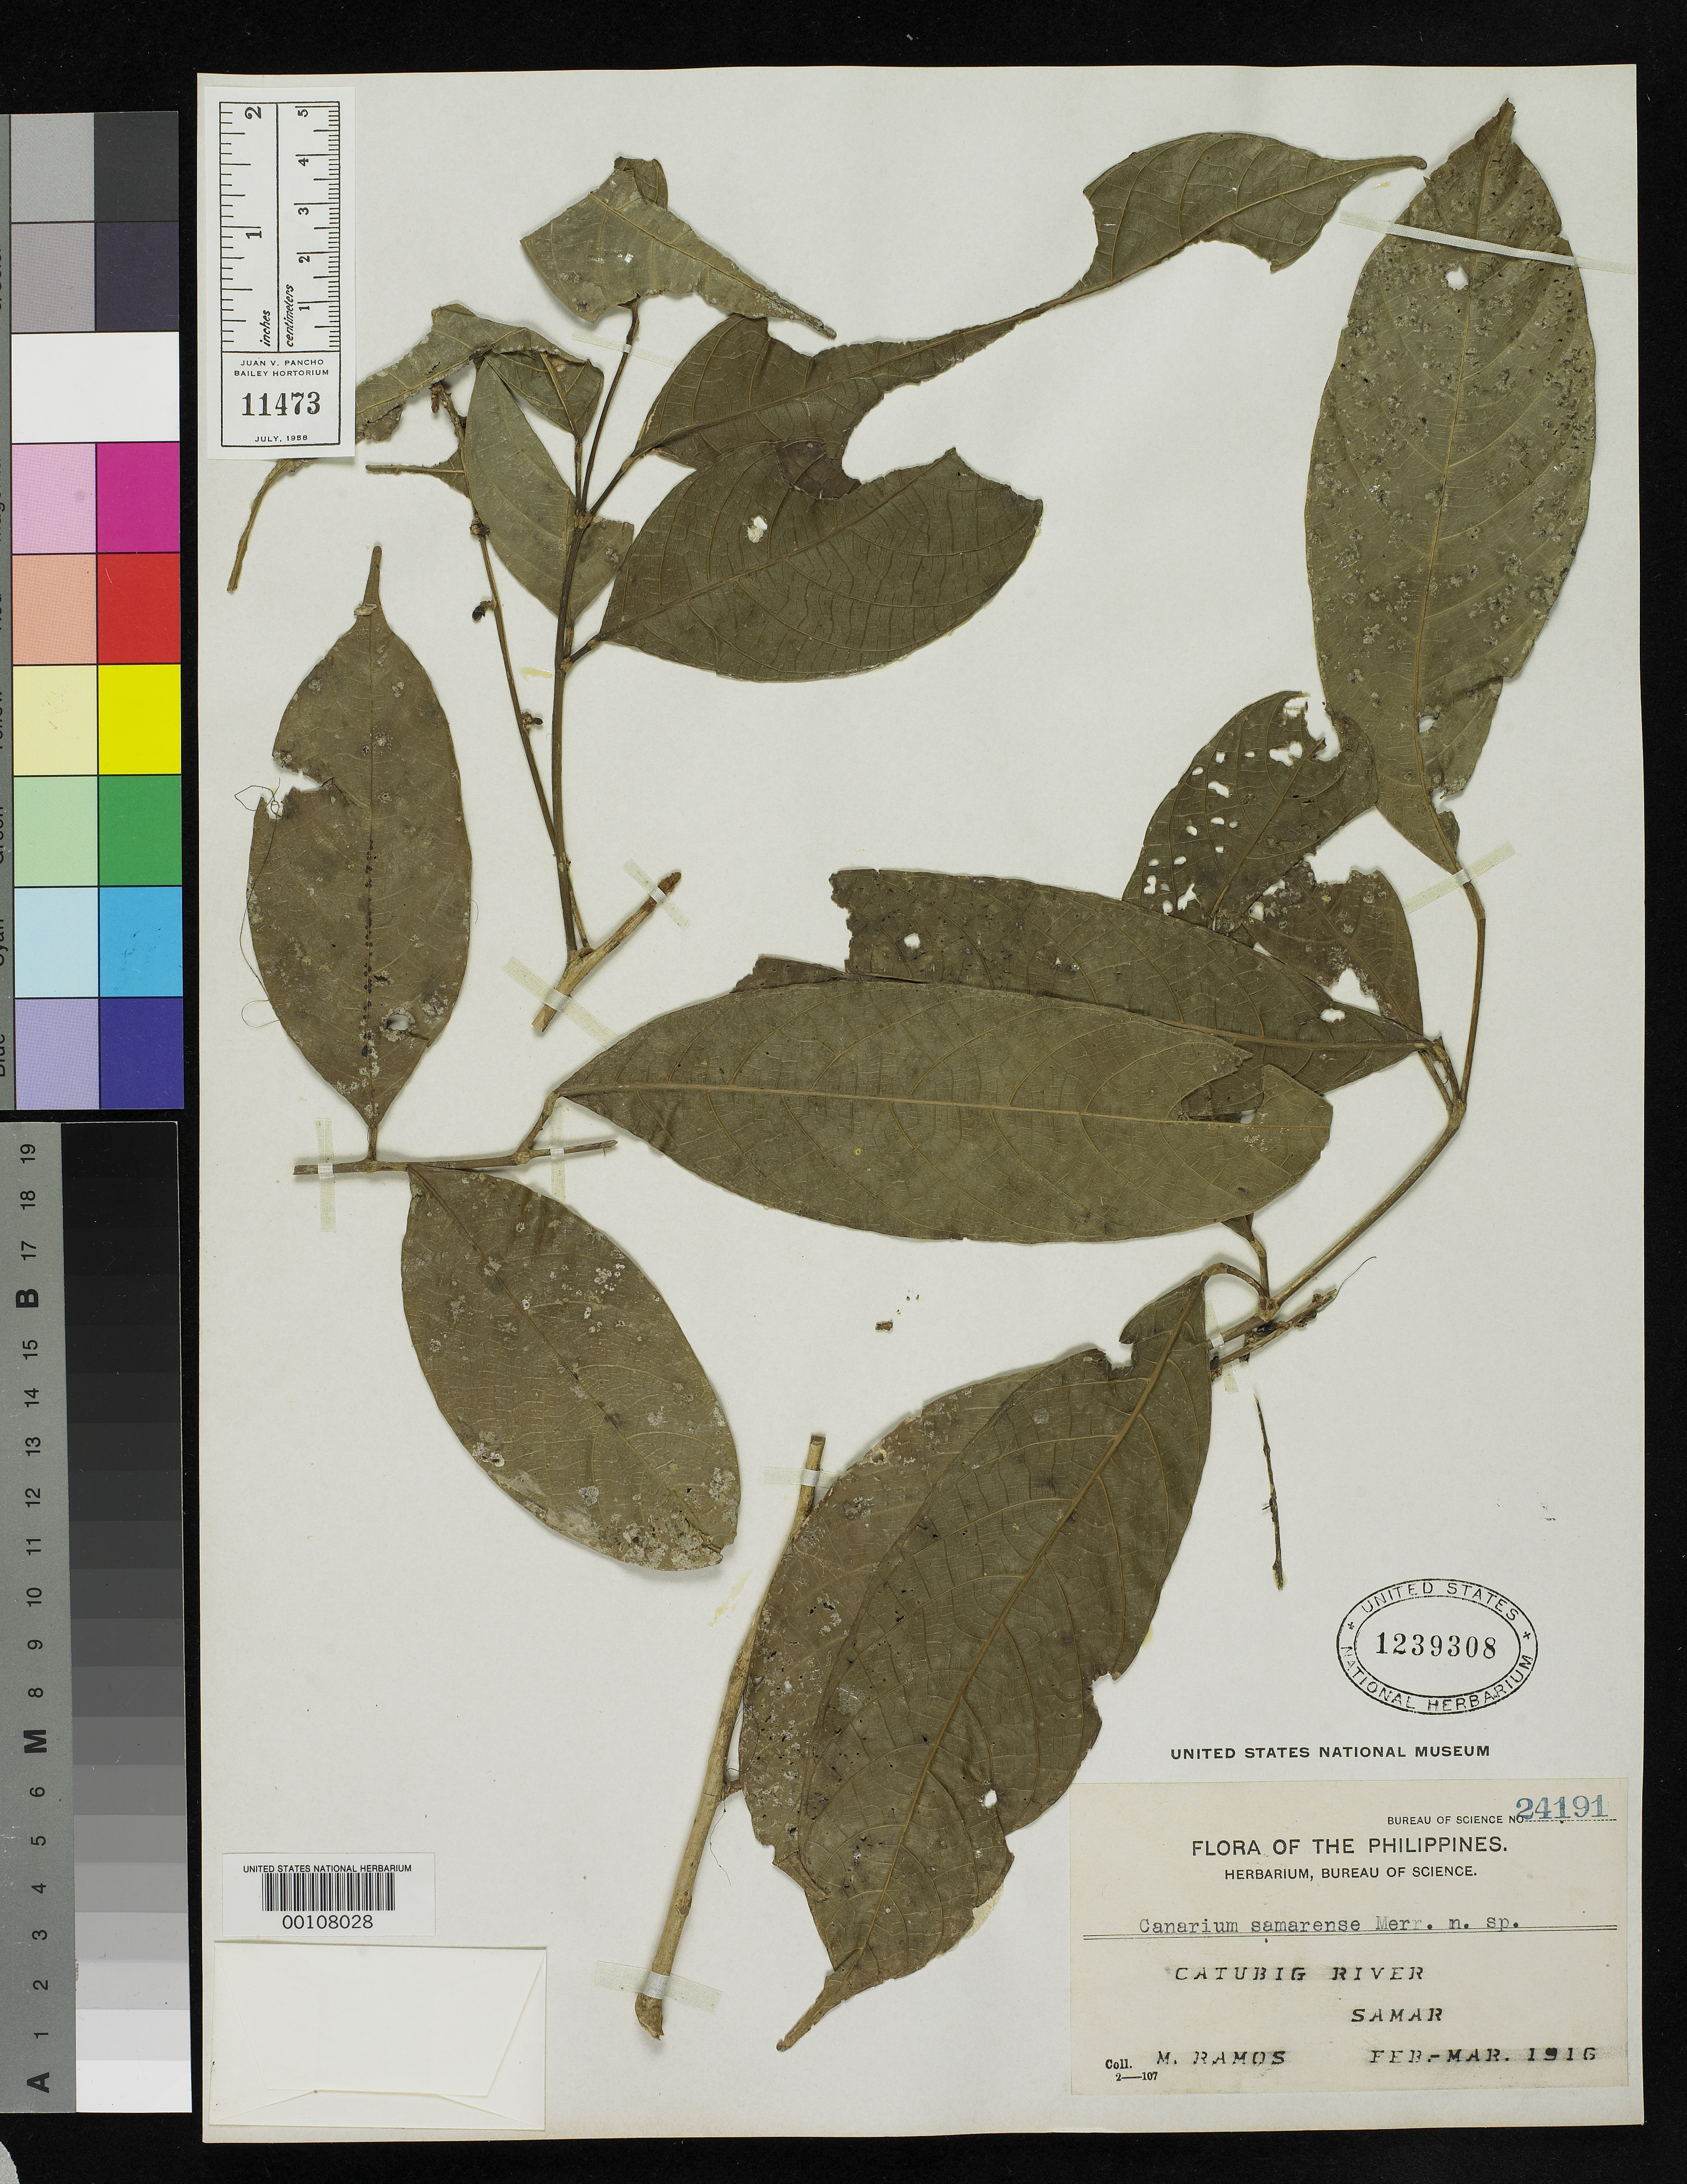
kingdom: Plantae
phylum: Tracheophyta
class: Magnoliopsida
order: Sapindales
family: Burseraceae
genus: Canarium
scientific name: Canarium samarense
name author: Merr.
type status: Isotype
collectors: M. Ramos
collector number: Bur. Sci. 24191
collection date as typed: Mar 1916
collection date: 1916-03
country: Philippines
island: Samar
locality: Catubig River.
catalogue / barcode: US 1239308